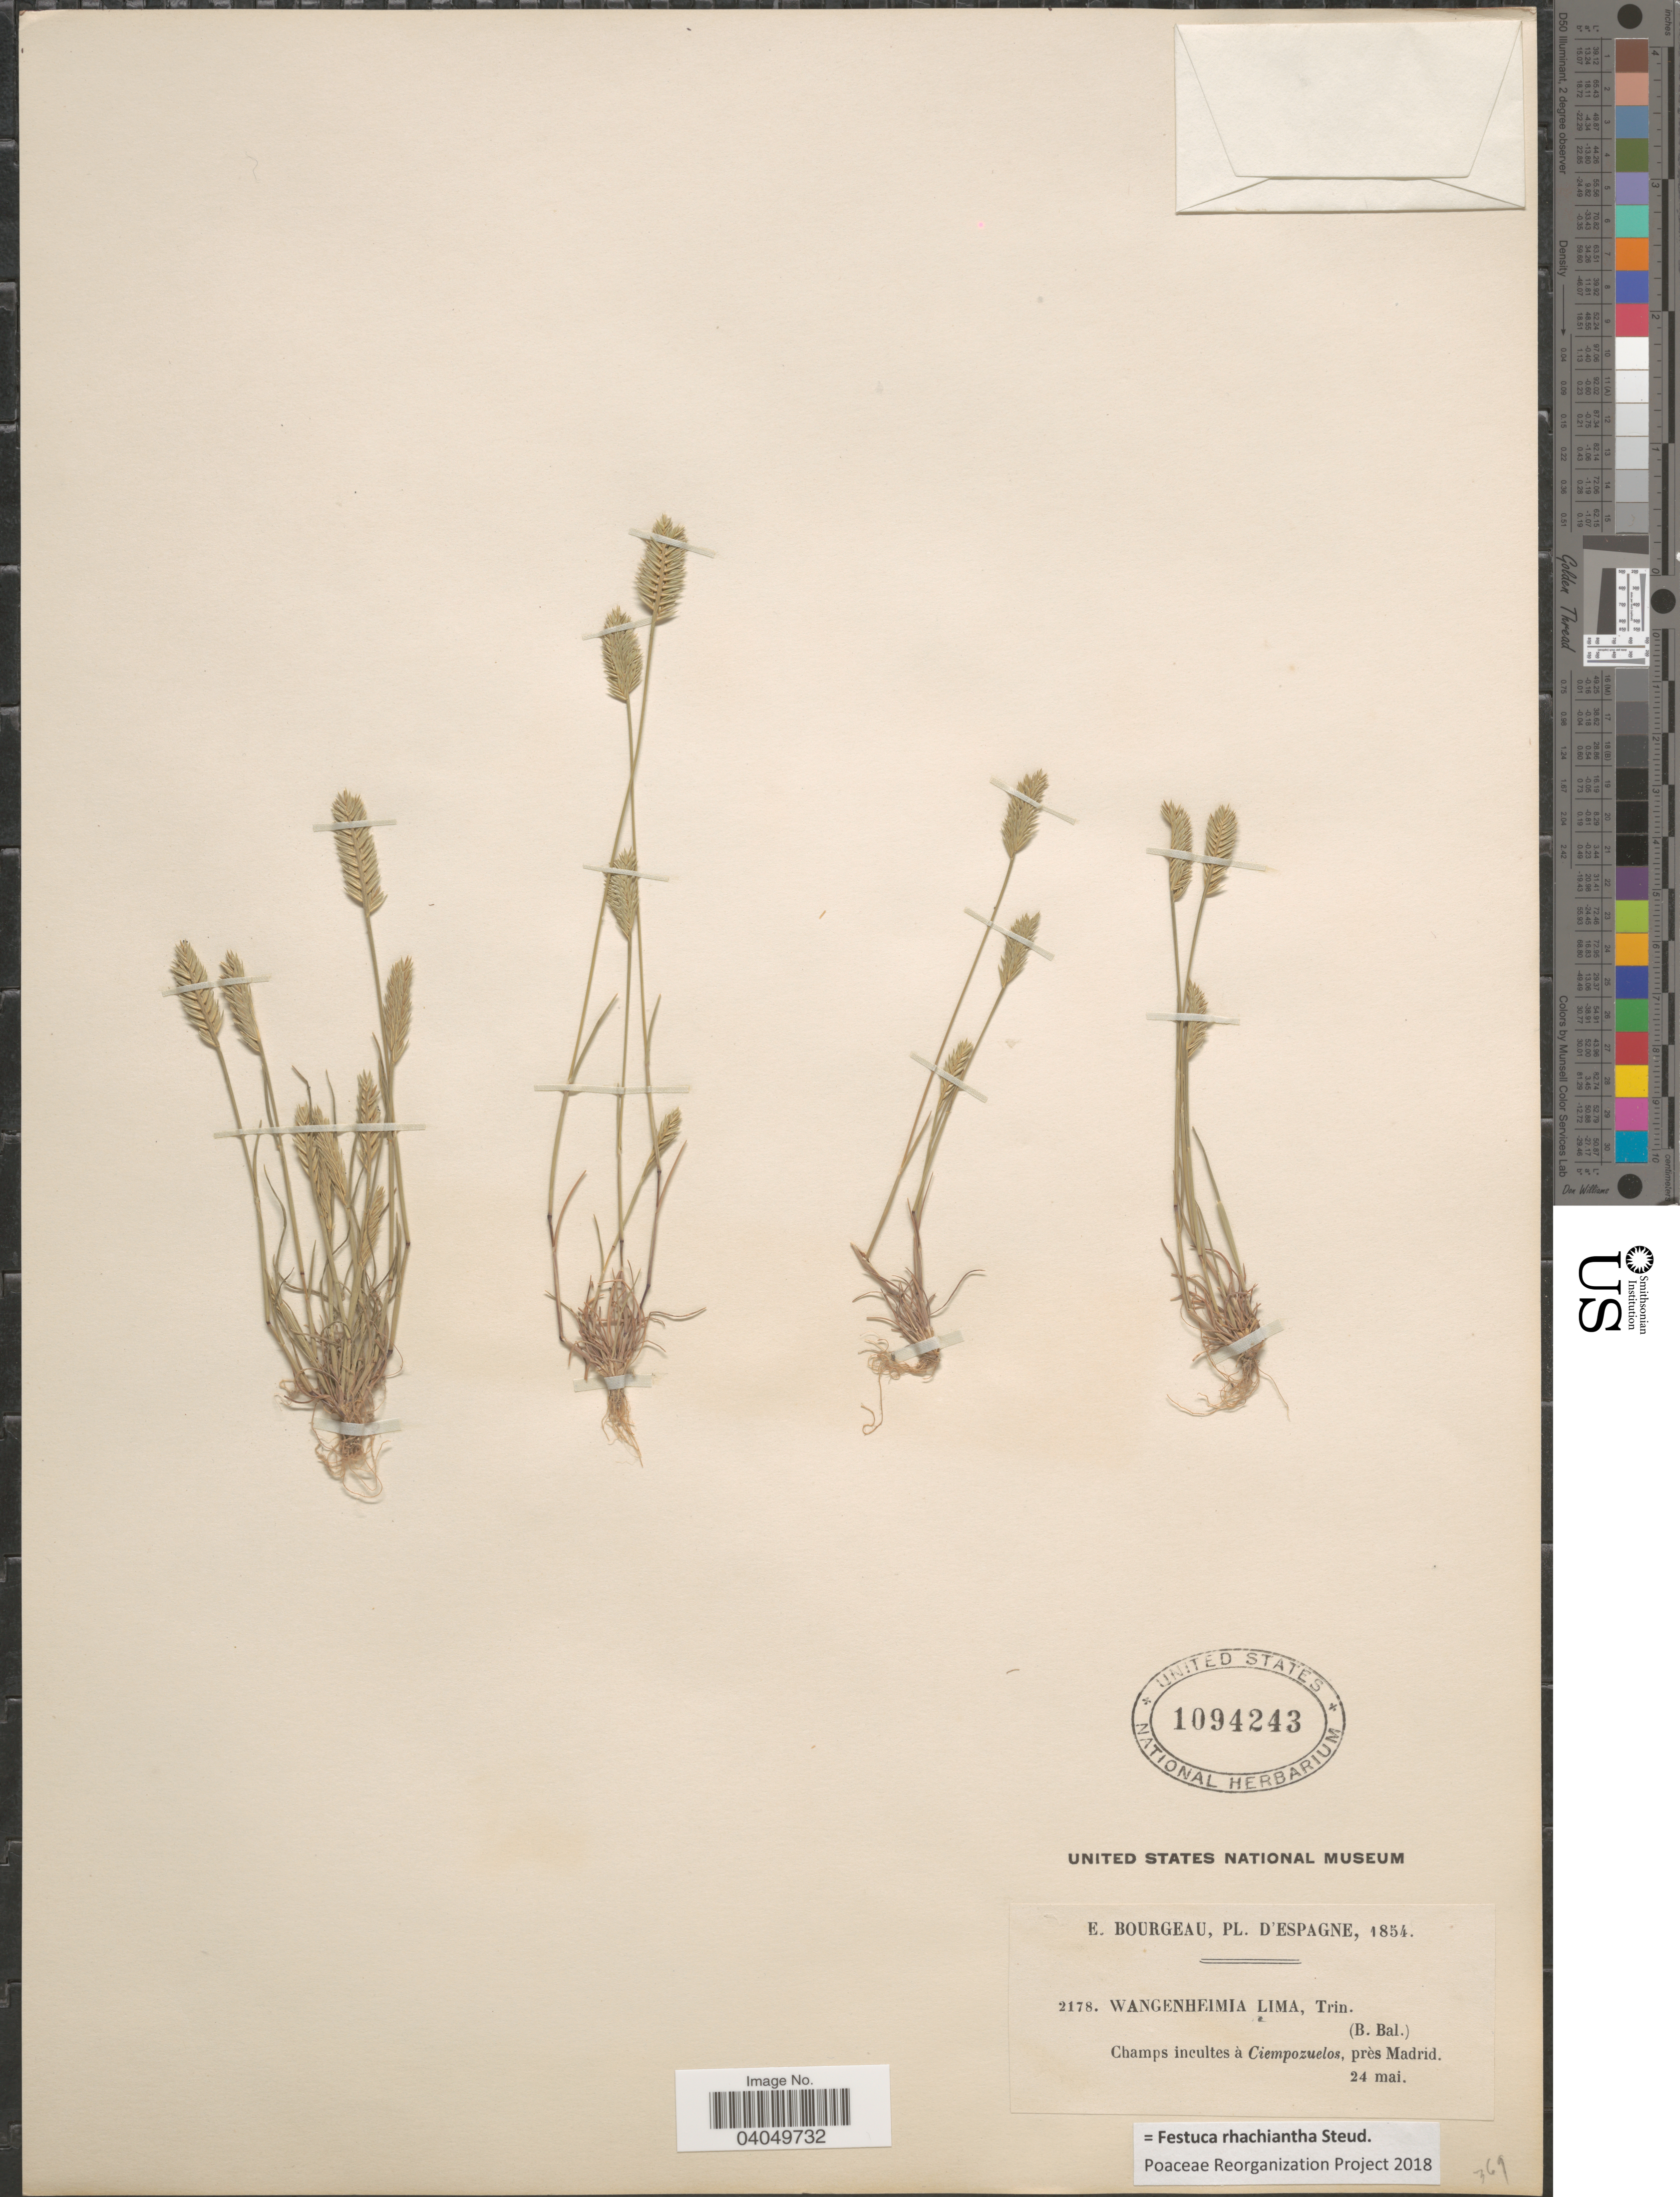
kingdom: Plantae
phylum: Tracheophyta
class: Liliopsida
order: Poales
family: Poaceae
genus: Festuca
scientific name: Festuca rhachiantha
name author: Steud.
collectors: E. Bourgeau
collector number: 2178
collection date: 1854-05-24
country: Spain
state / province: Madrid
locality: D'Espagne. Champs incultes à Ciempozuelos, près Madrid.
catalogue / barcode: US 1094243